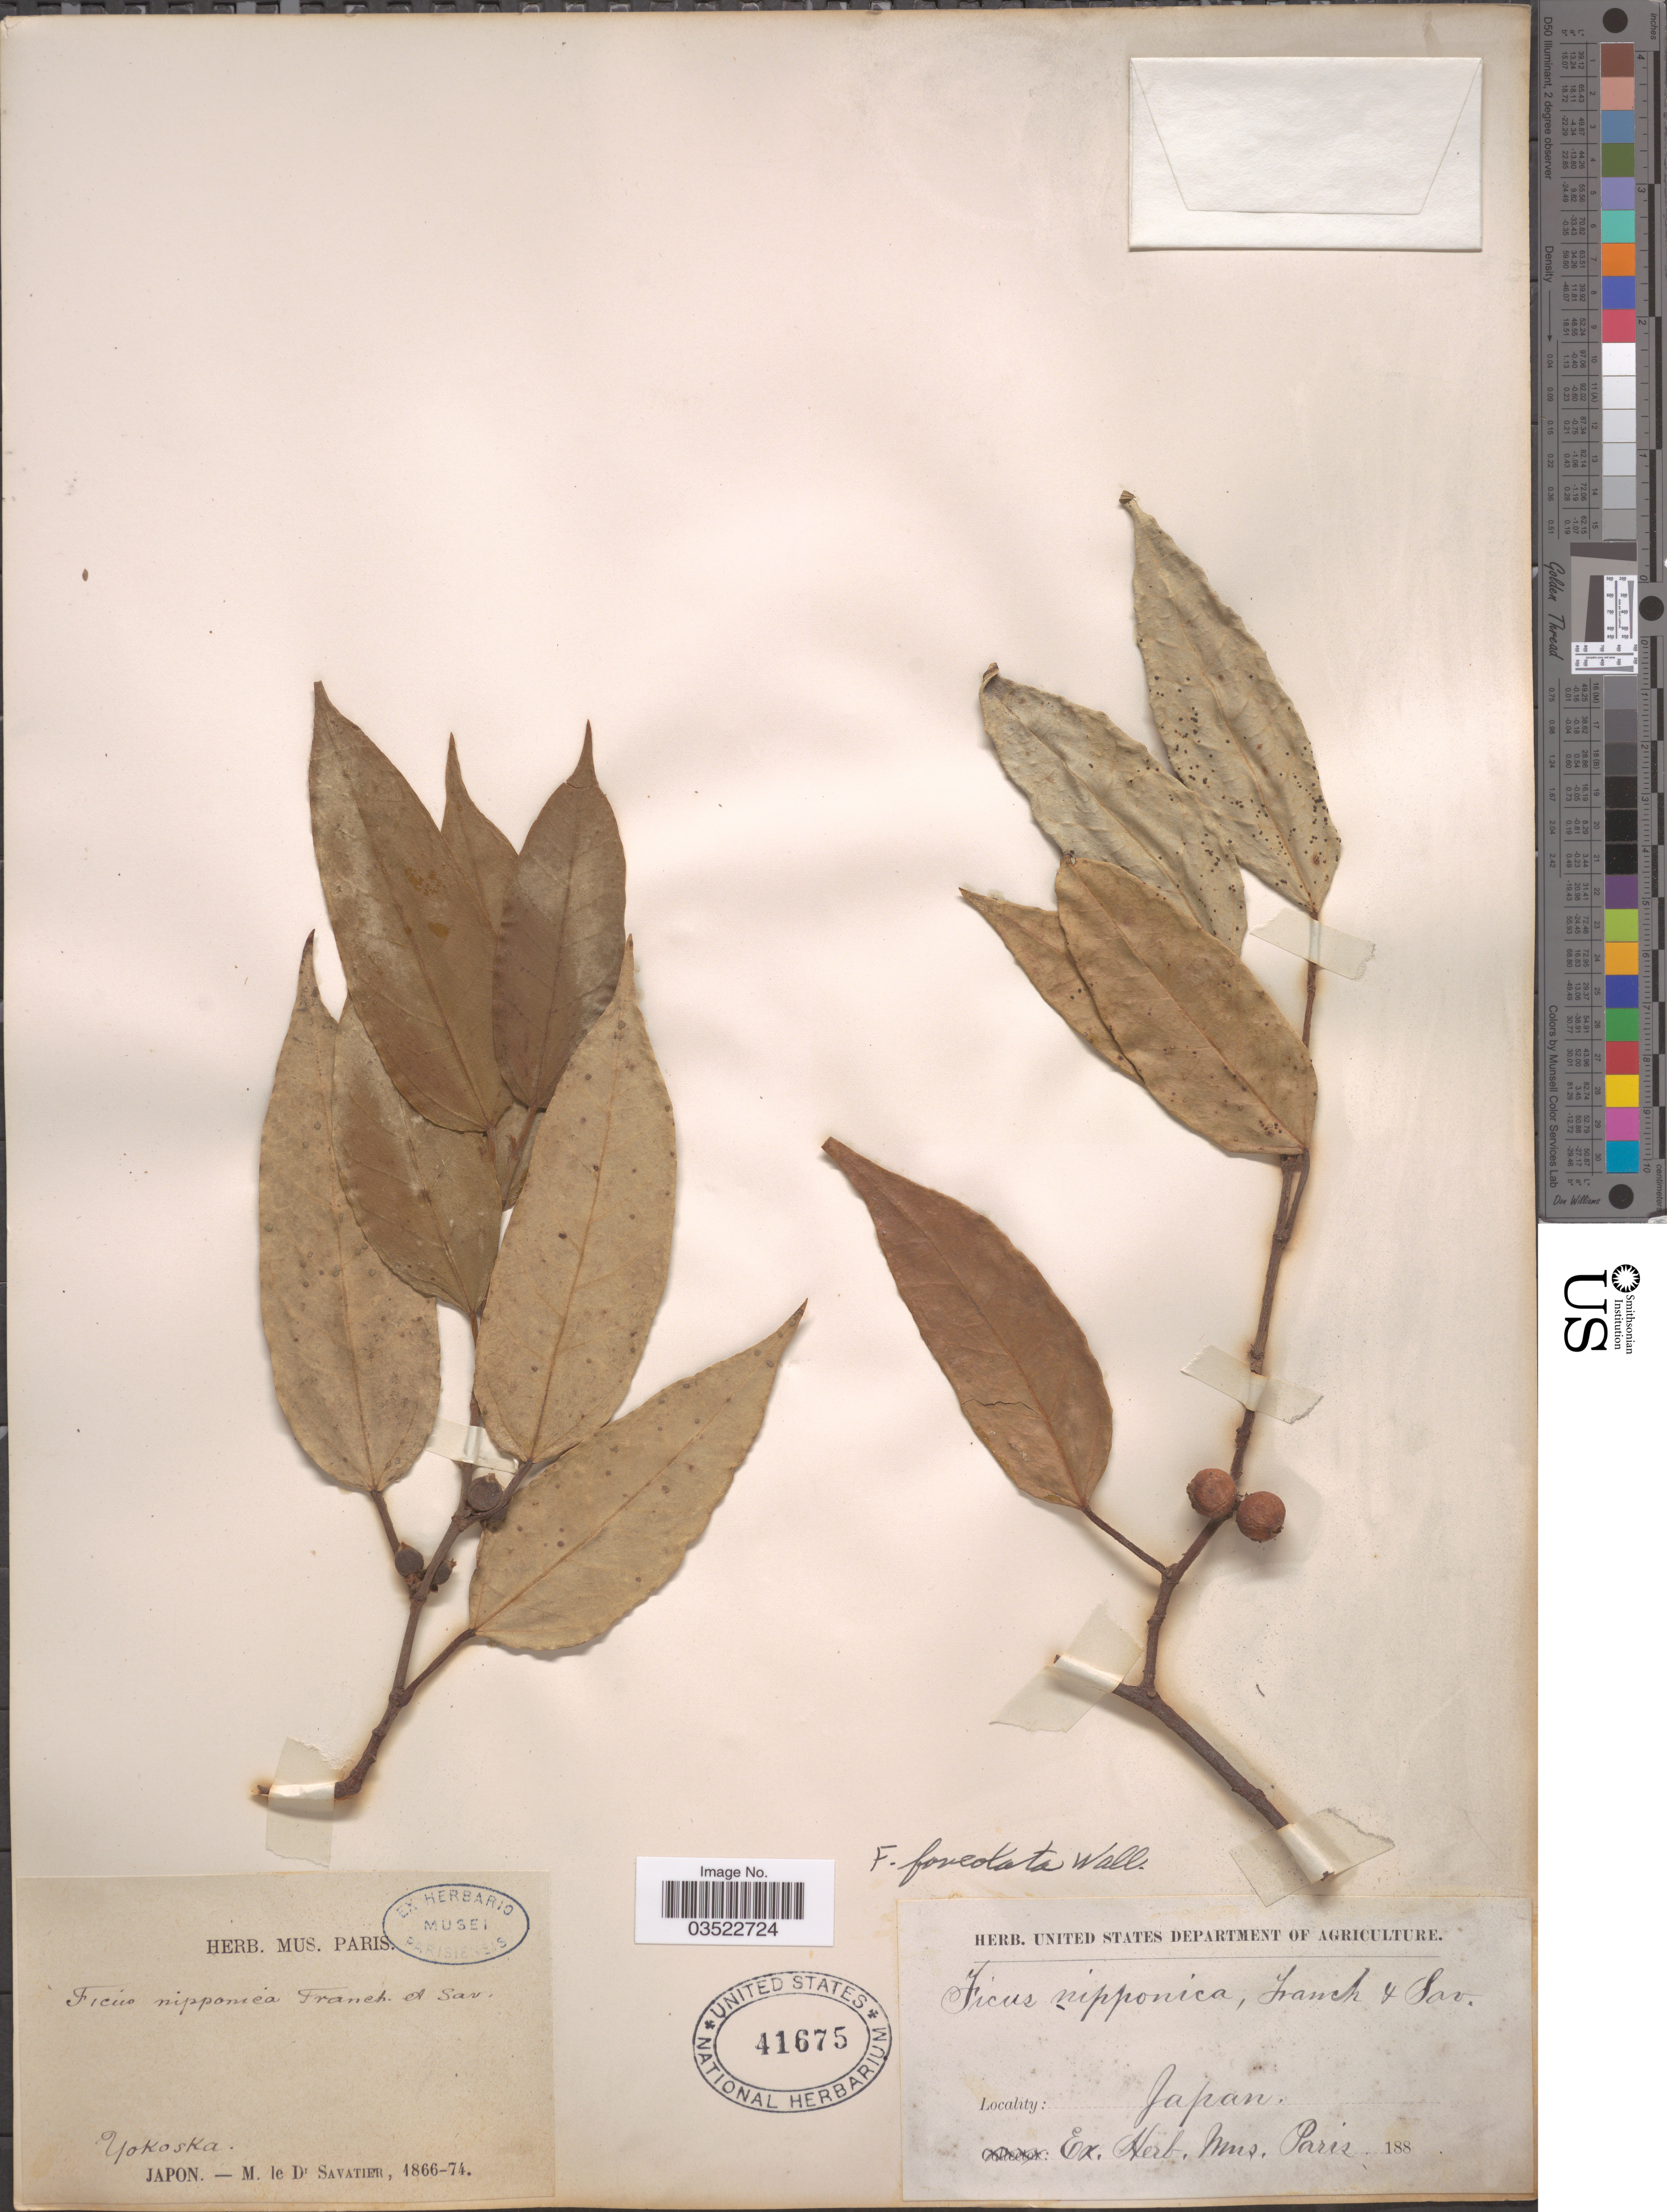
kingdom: Plantae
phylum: Tracheophyta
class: Magnoliopsida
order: Rosales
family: Moraceae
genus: Ficus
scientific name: Ficus sarmentosa var. nipponica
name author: (Franch. & Sav.) Corner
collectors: M. Savatier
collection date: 1866/1874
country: Japan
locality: Yokoska. Japon.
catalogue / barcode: US 41675